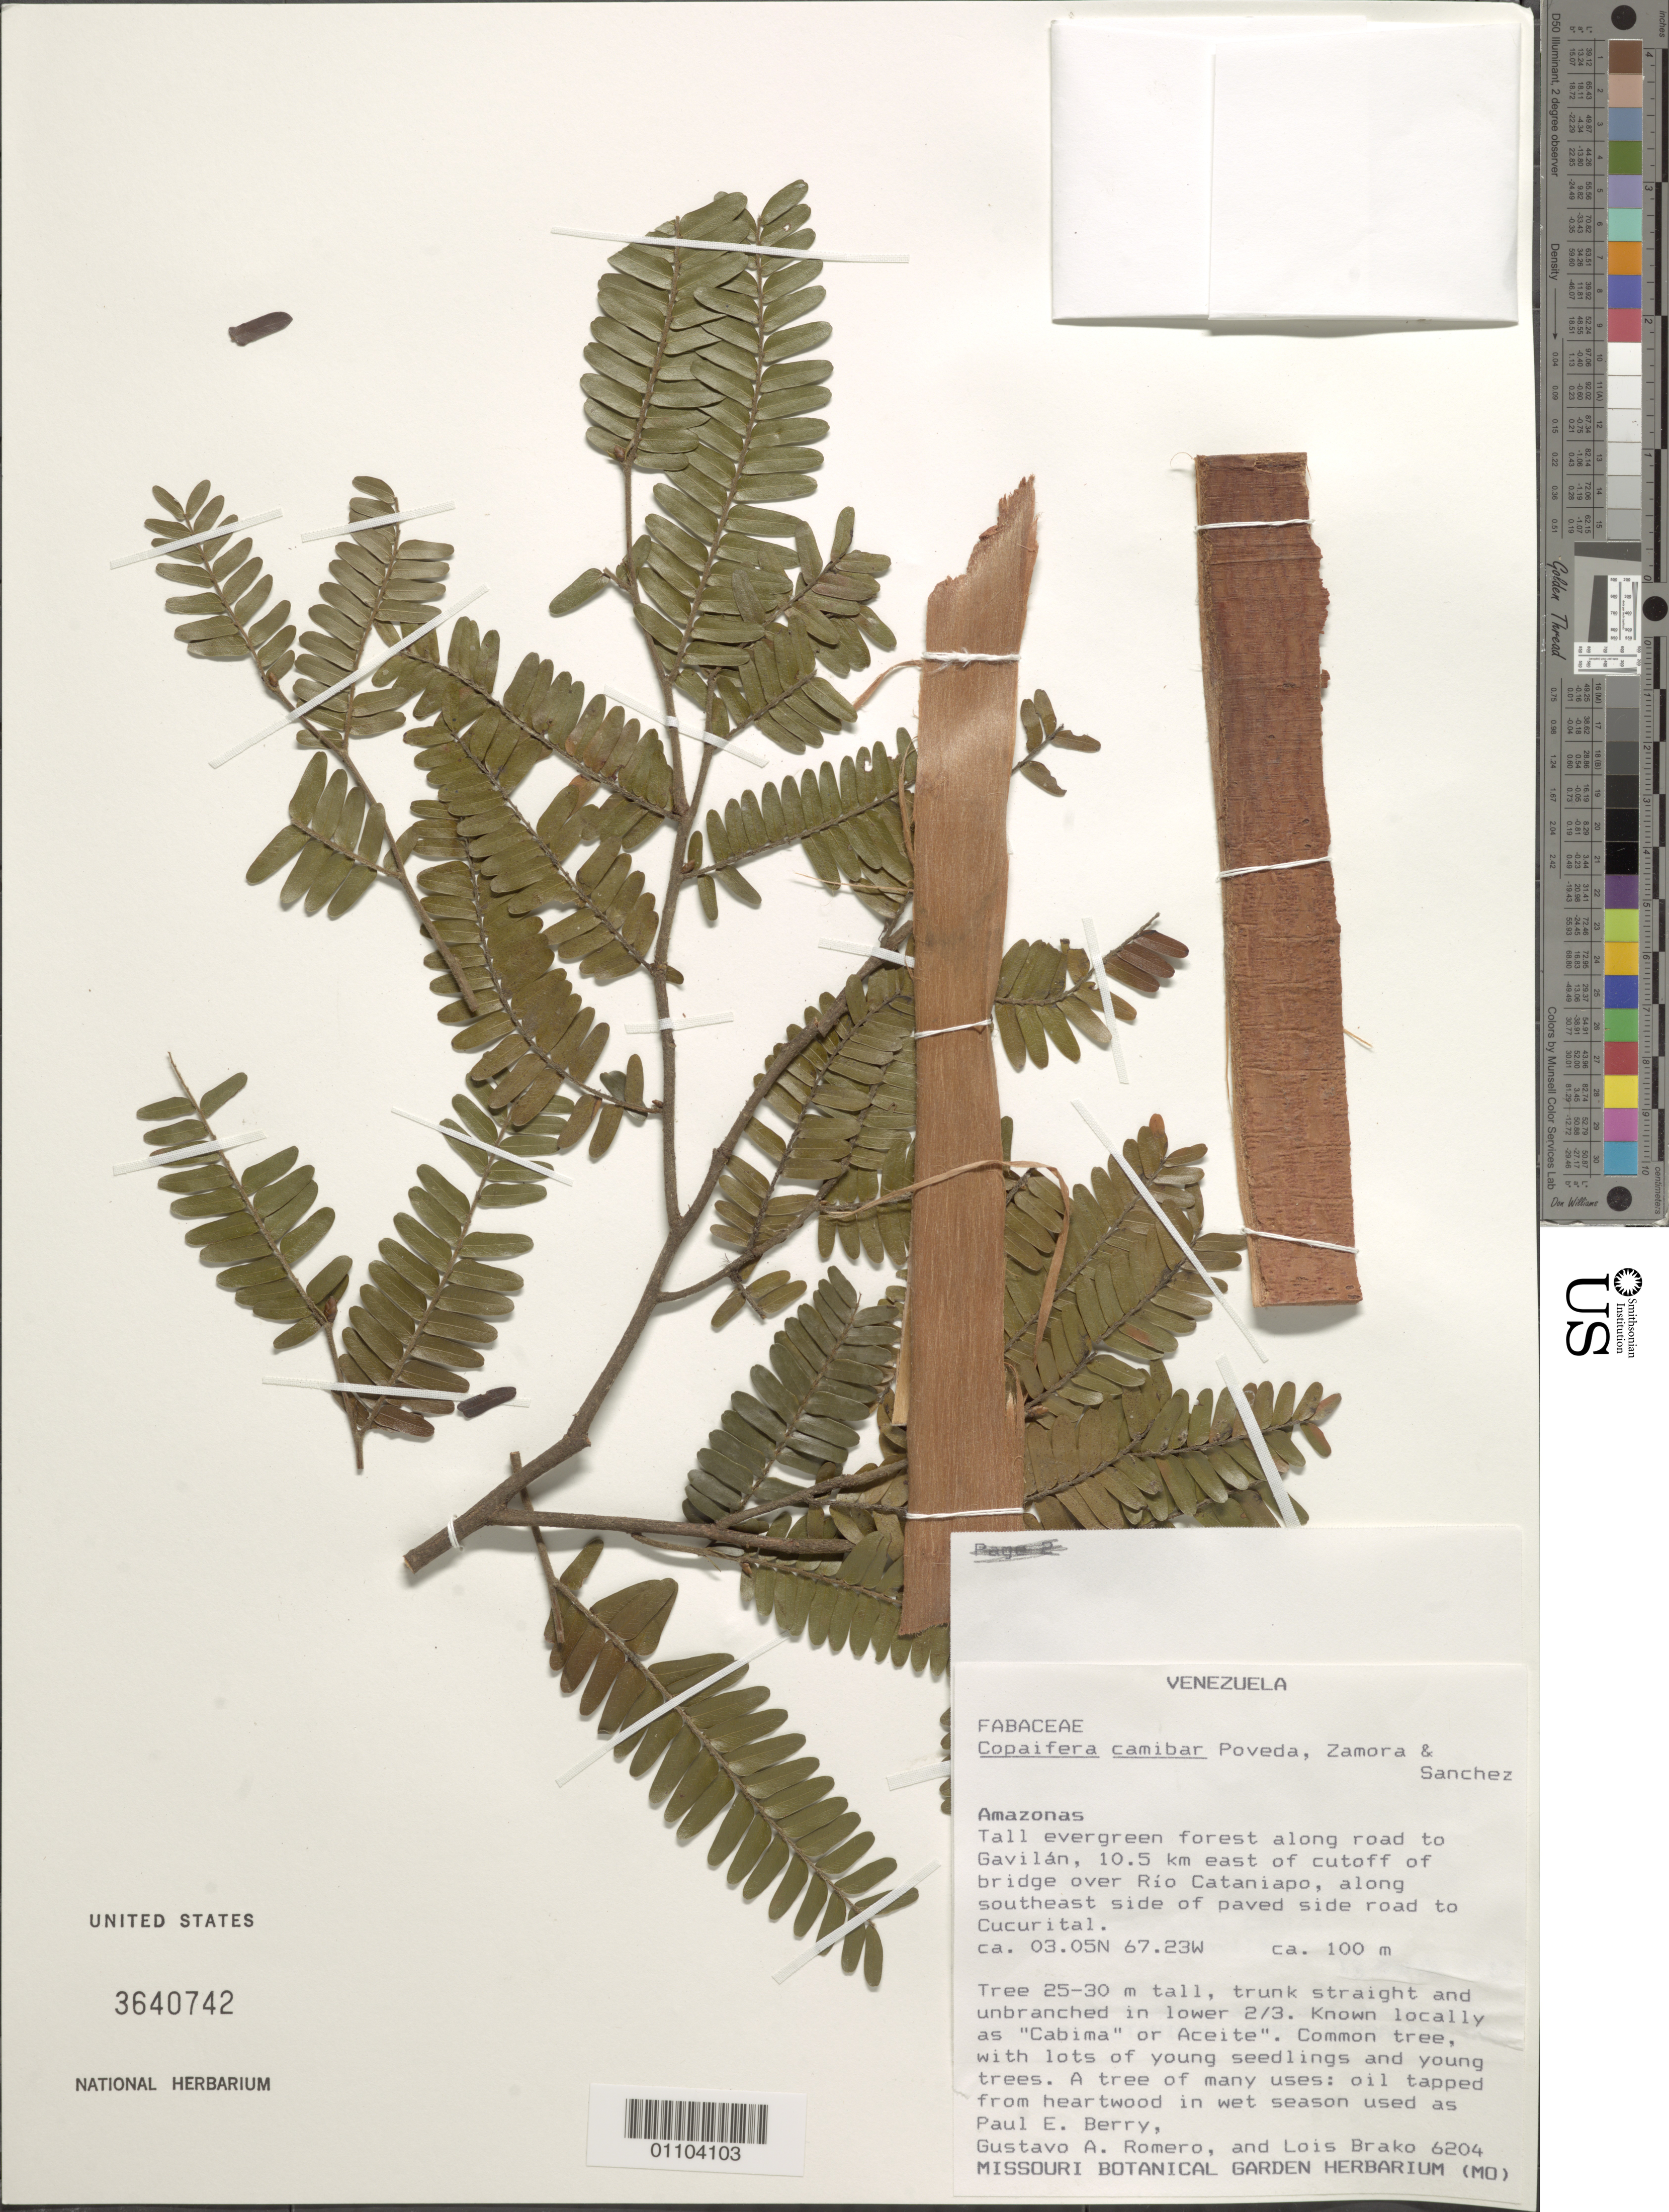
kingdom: Plantae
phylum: Tracheophyta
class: Magnoliopsida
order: Fabales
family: Fabaceae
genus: Copaifera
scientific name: Copaifera camibar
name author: Poveda et al.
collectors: P. E. Berry, G. A. Romero & L. Brako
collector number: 6204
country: Venezuela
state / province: Amazonas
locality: E cutoff of bridge over Rio Cataniapo, along SE side of paved side road to Cucurital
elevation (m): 100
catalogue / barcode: US 3640742